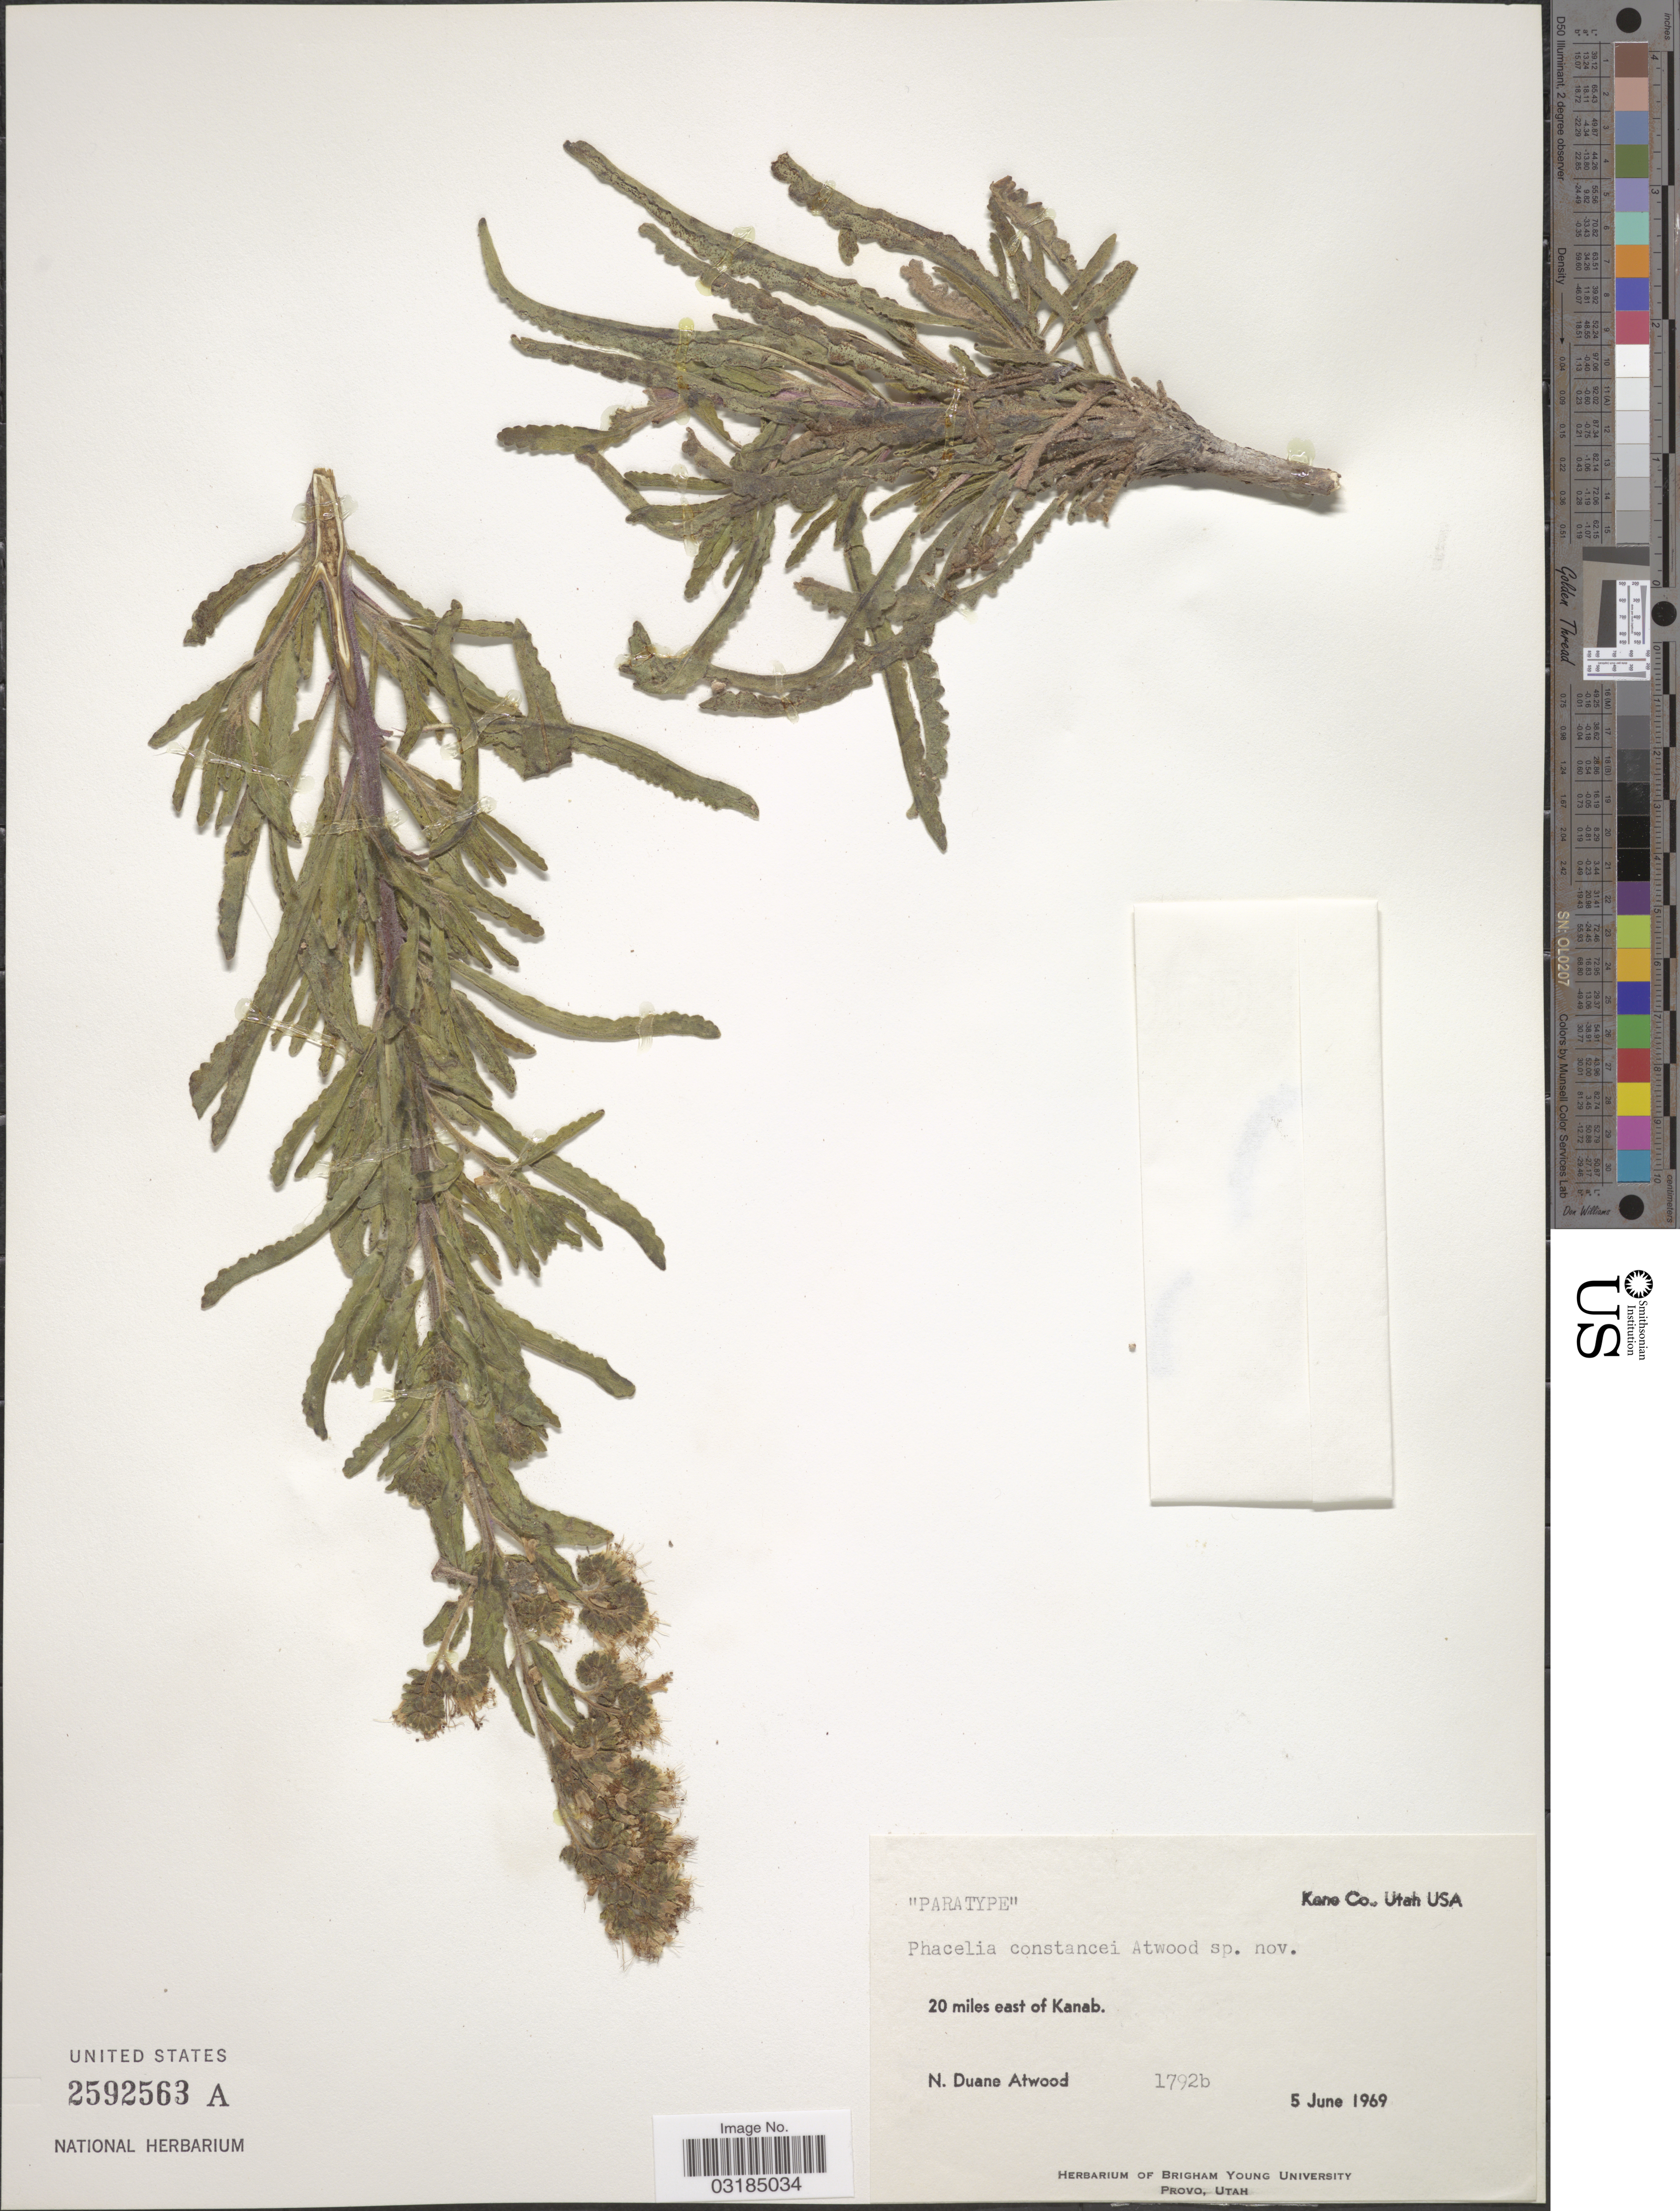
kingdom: Plantae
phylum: Tracheophyta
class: Magnoliopsida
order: Boraginales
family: Hydrophyllaceae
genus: Phacelia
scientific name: Phacelia constancei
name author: Atwood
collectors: N. Atwood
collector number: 1792b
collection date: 1969-06-05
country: United States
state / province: Utah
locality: Kane Co. 20 miles east of Kanab.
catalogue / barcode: US 2592563A